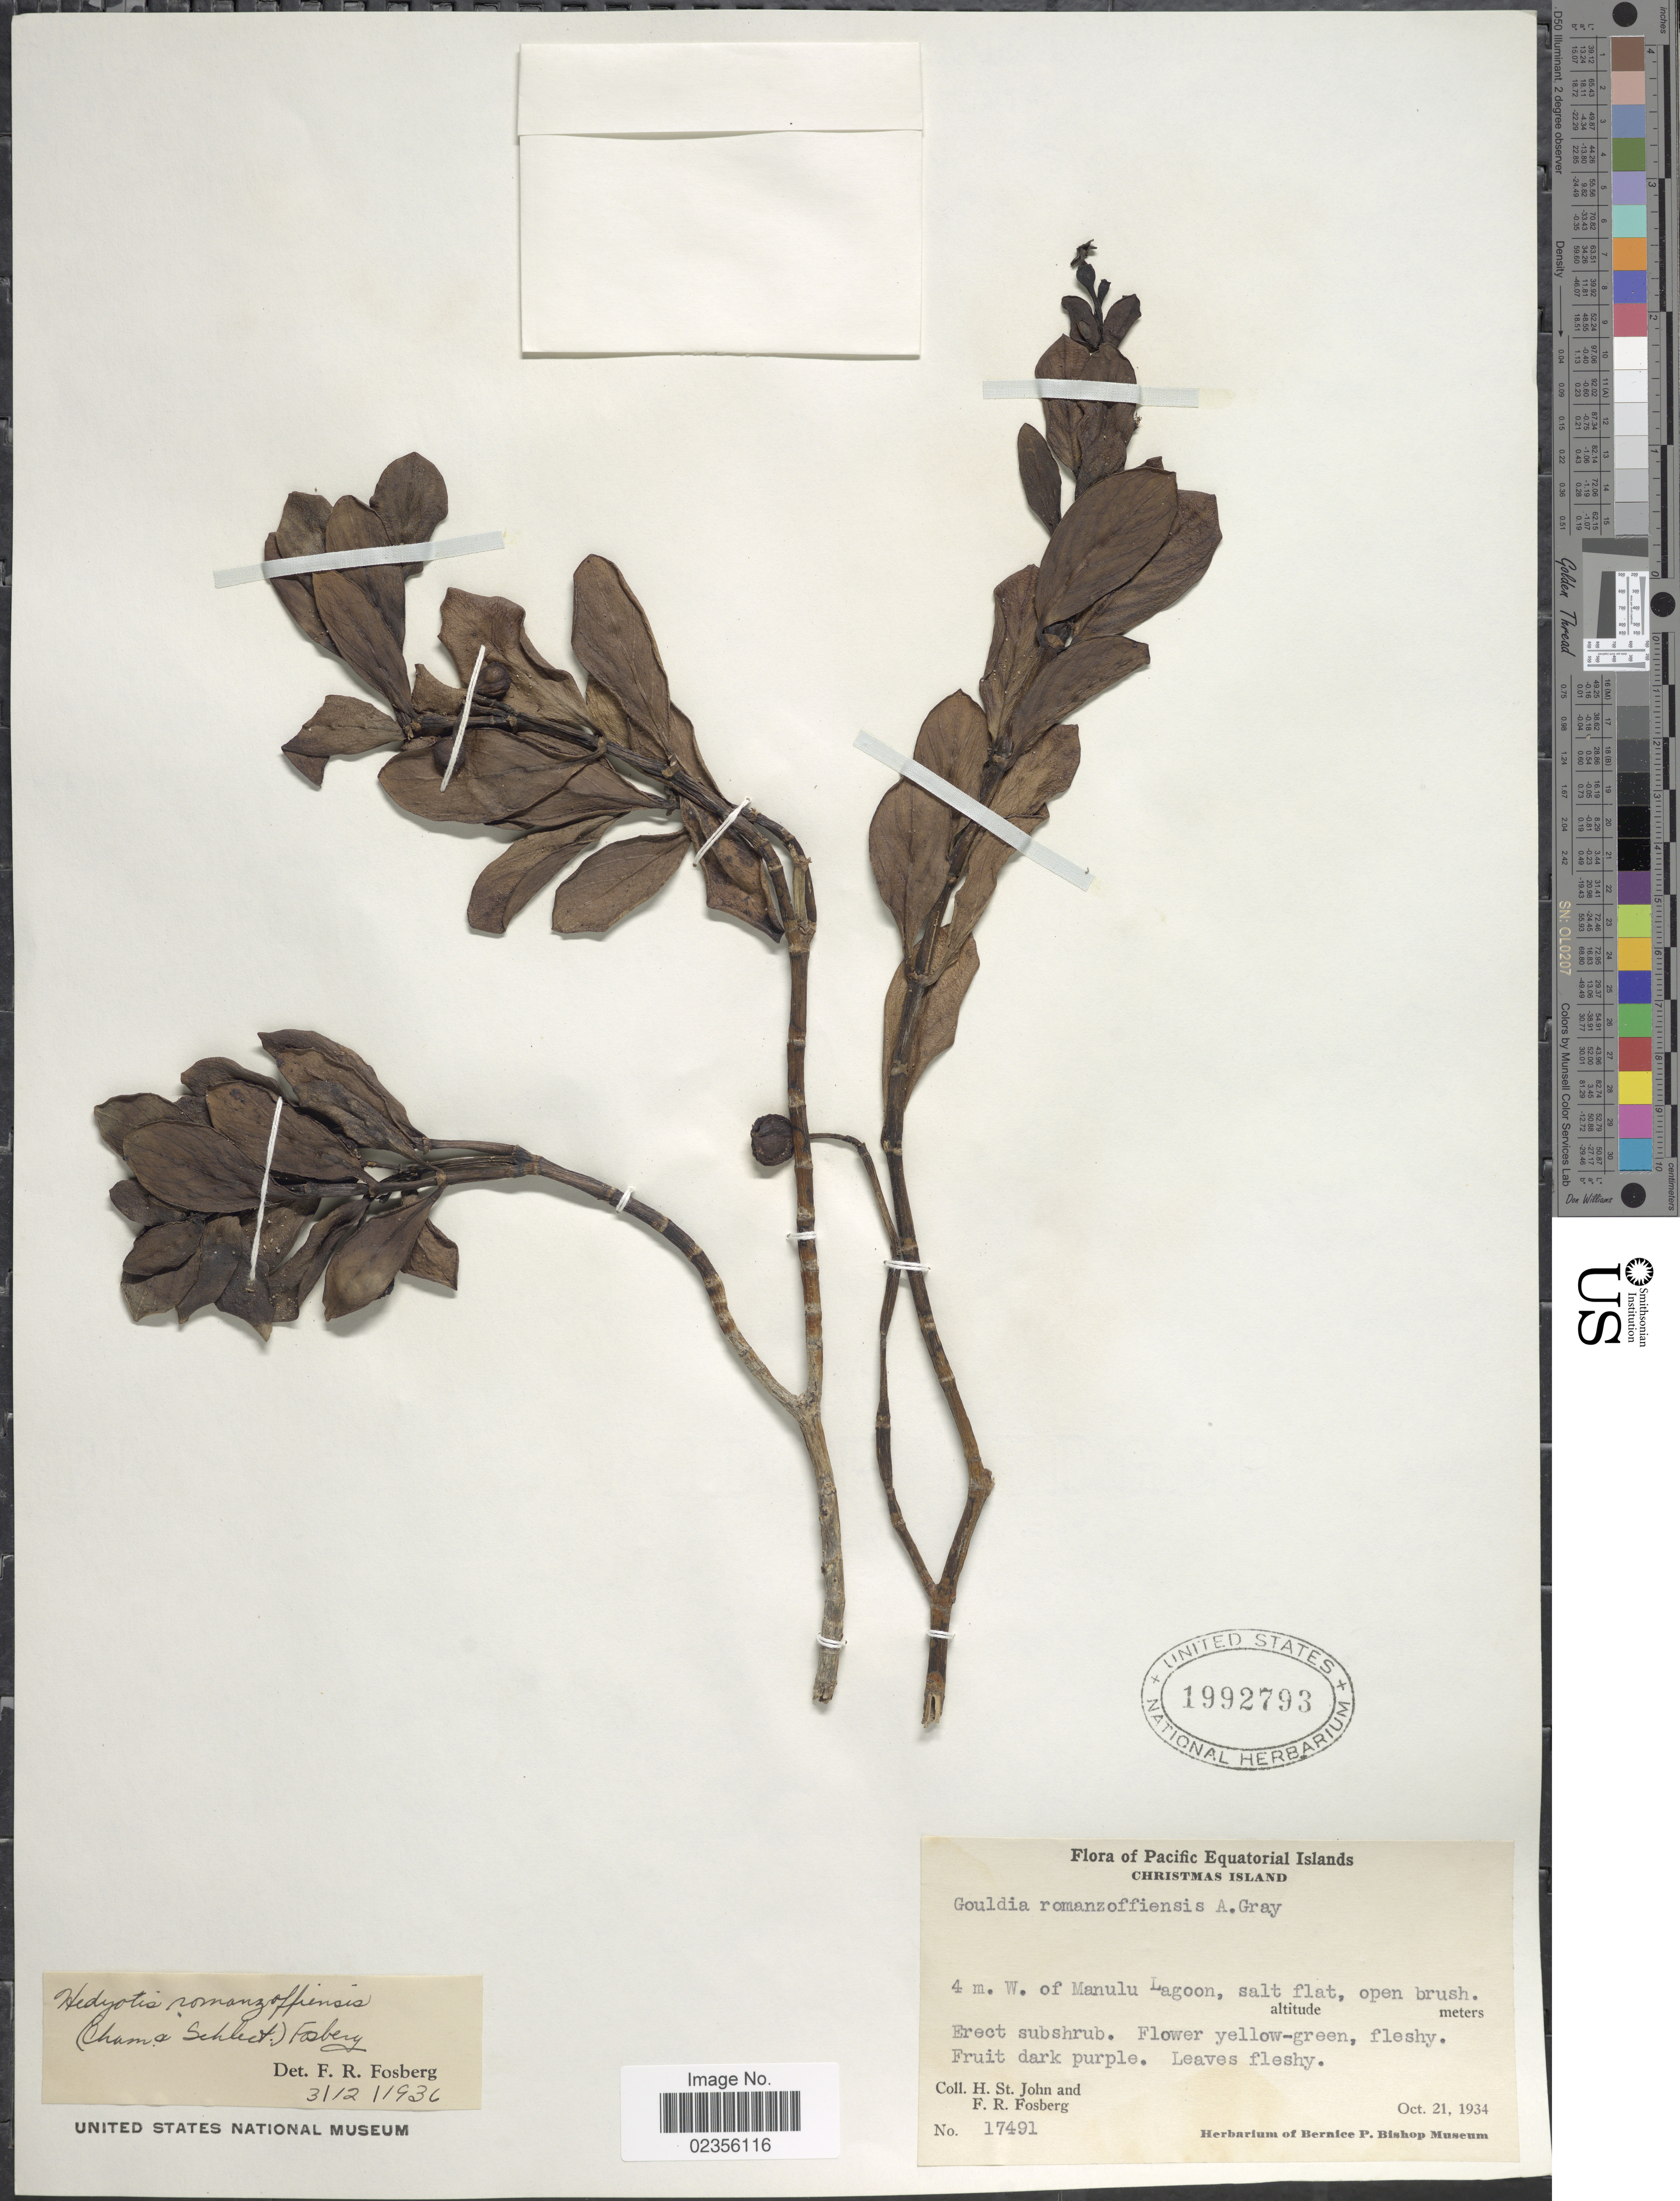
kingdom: Plantae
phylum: Tracheophyta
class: Magnoliopsida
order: Gentianales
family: Rubiaceae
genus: Kadua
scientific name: Kadua romanzoffiensis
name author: Cham. & Schltdl.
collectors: H. St. John & F. R. Fosberg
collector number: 17491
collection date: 1934-10-21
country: Australia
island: Christmas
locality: Pacific Equatorial Islands. Christmas Island. 4 m. W. of Manulu Lagoon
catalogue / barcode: US 1992793